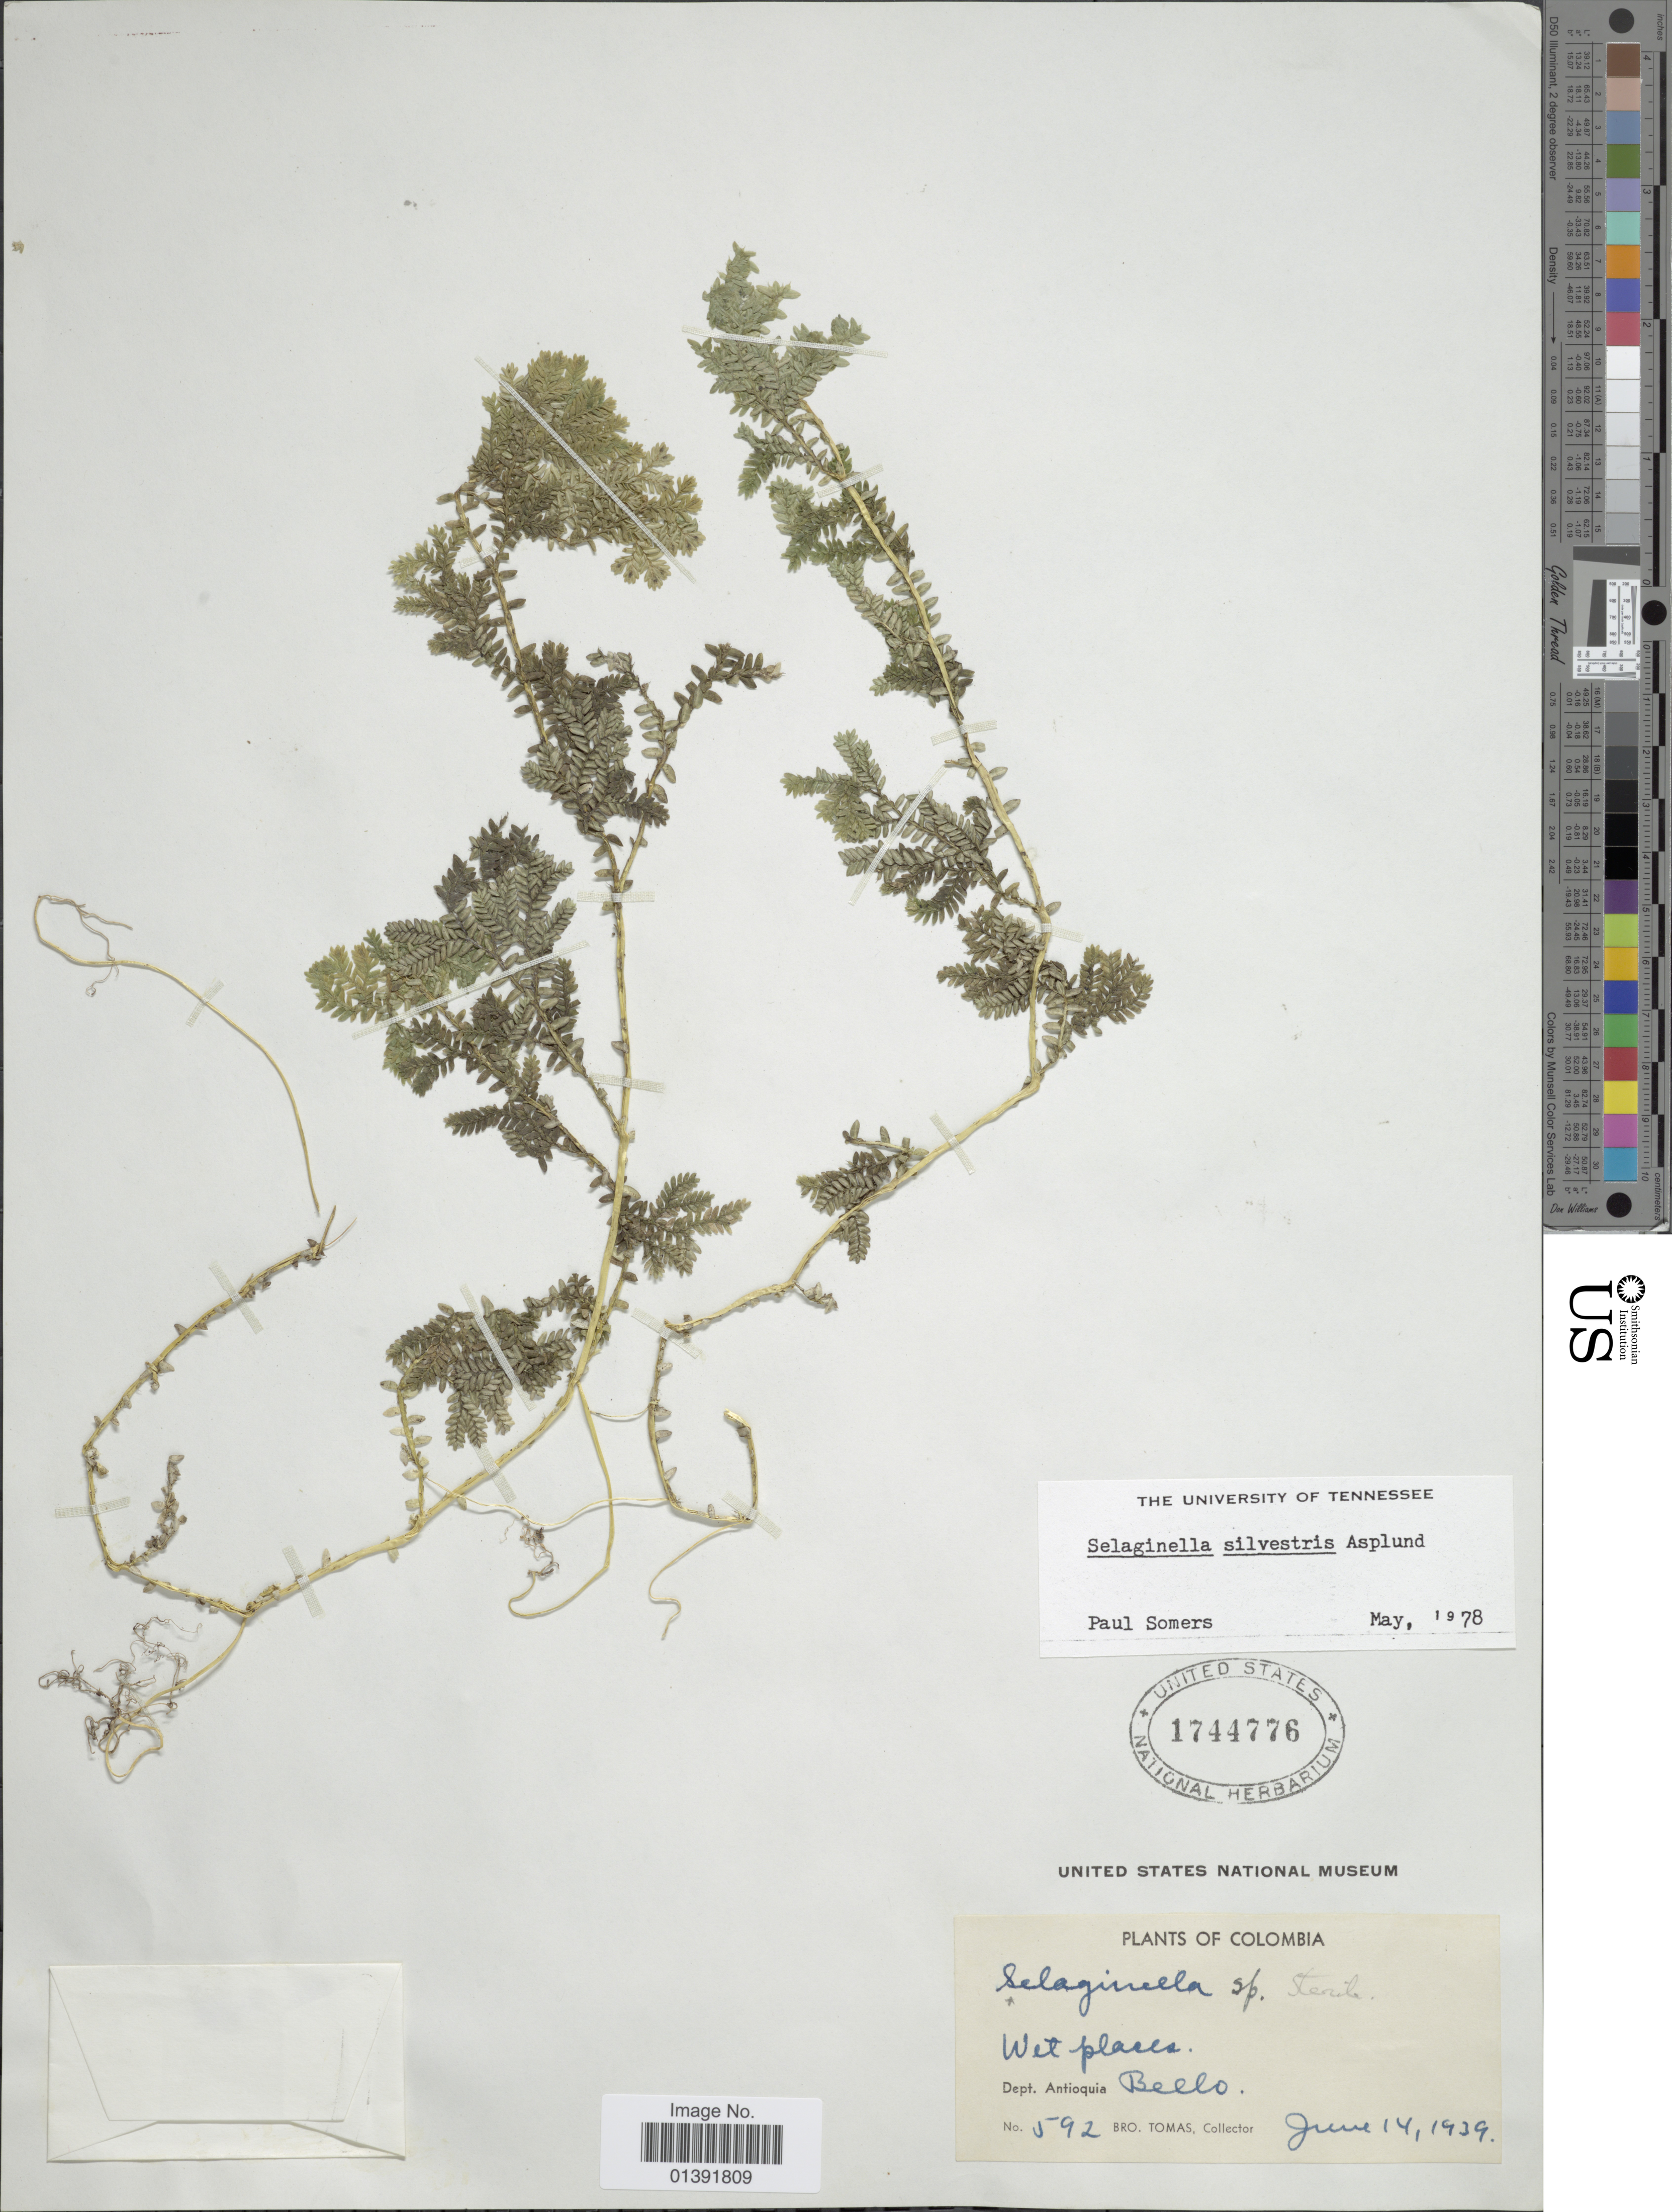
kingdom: Plantae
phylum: Tracheophyta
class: Lycopodiopsida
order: Selaginellales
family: Selaginellaceae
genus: Selaginella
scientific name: Selaginella silvestris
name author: Aspl.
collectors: B. Tomas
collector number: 592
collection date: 1939-06-14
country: Colombia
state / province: Antioquia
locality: Bello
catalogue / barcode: US 1744776